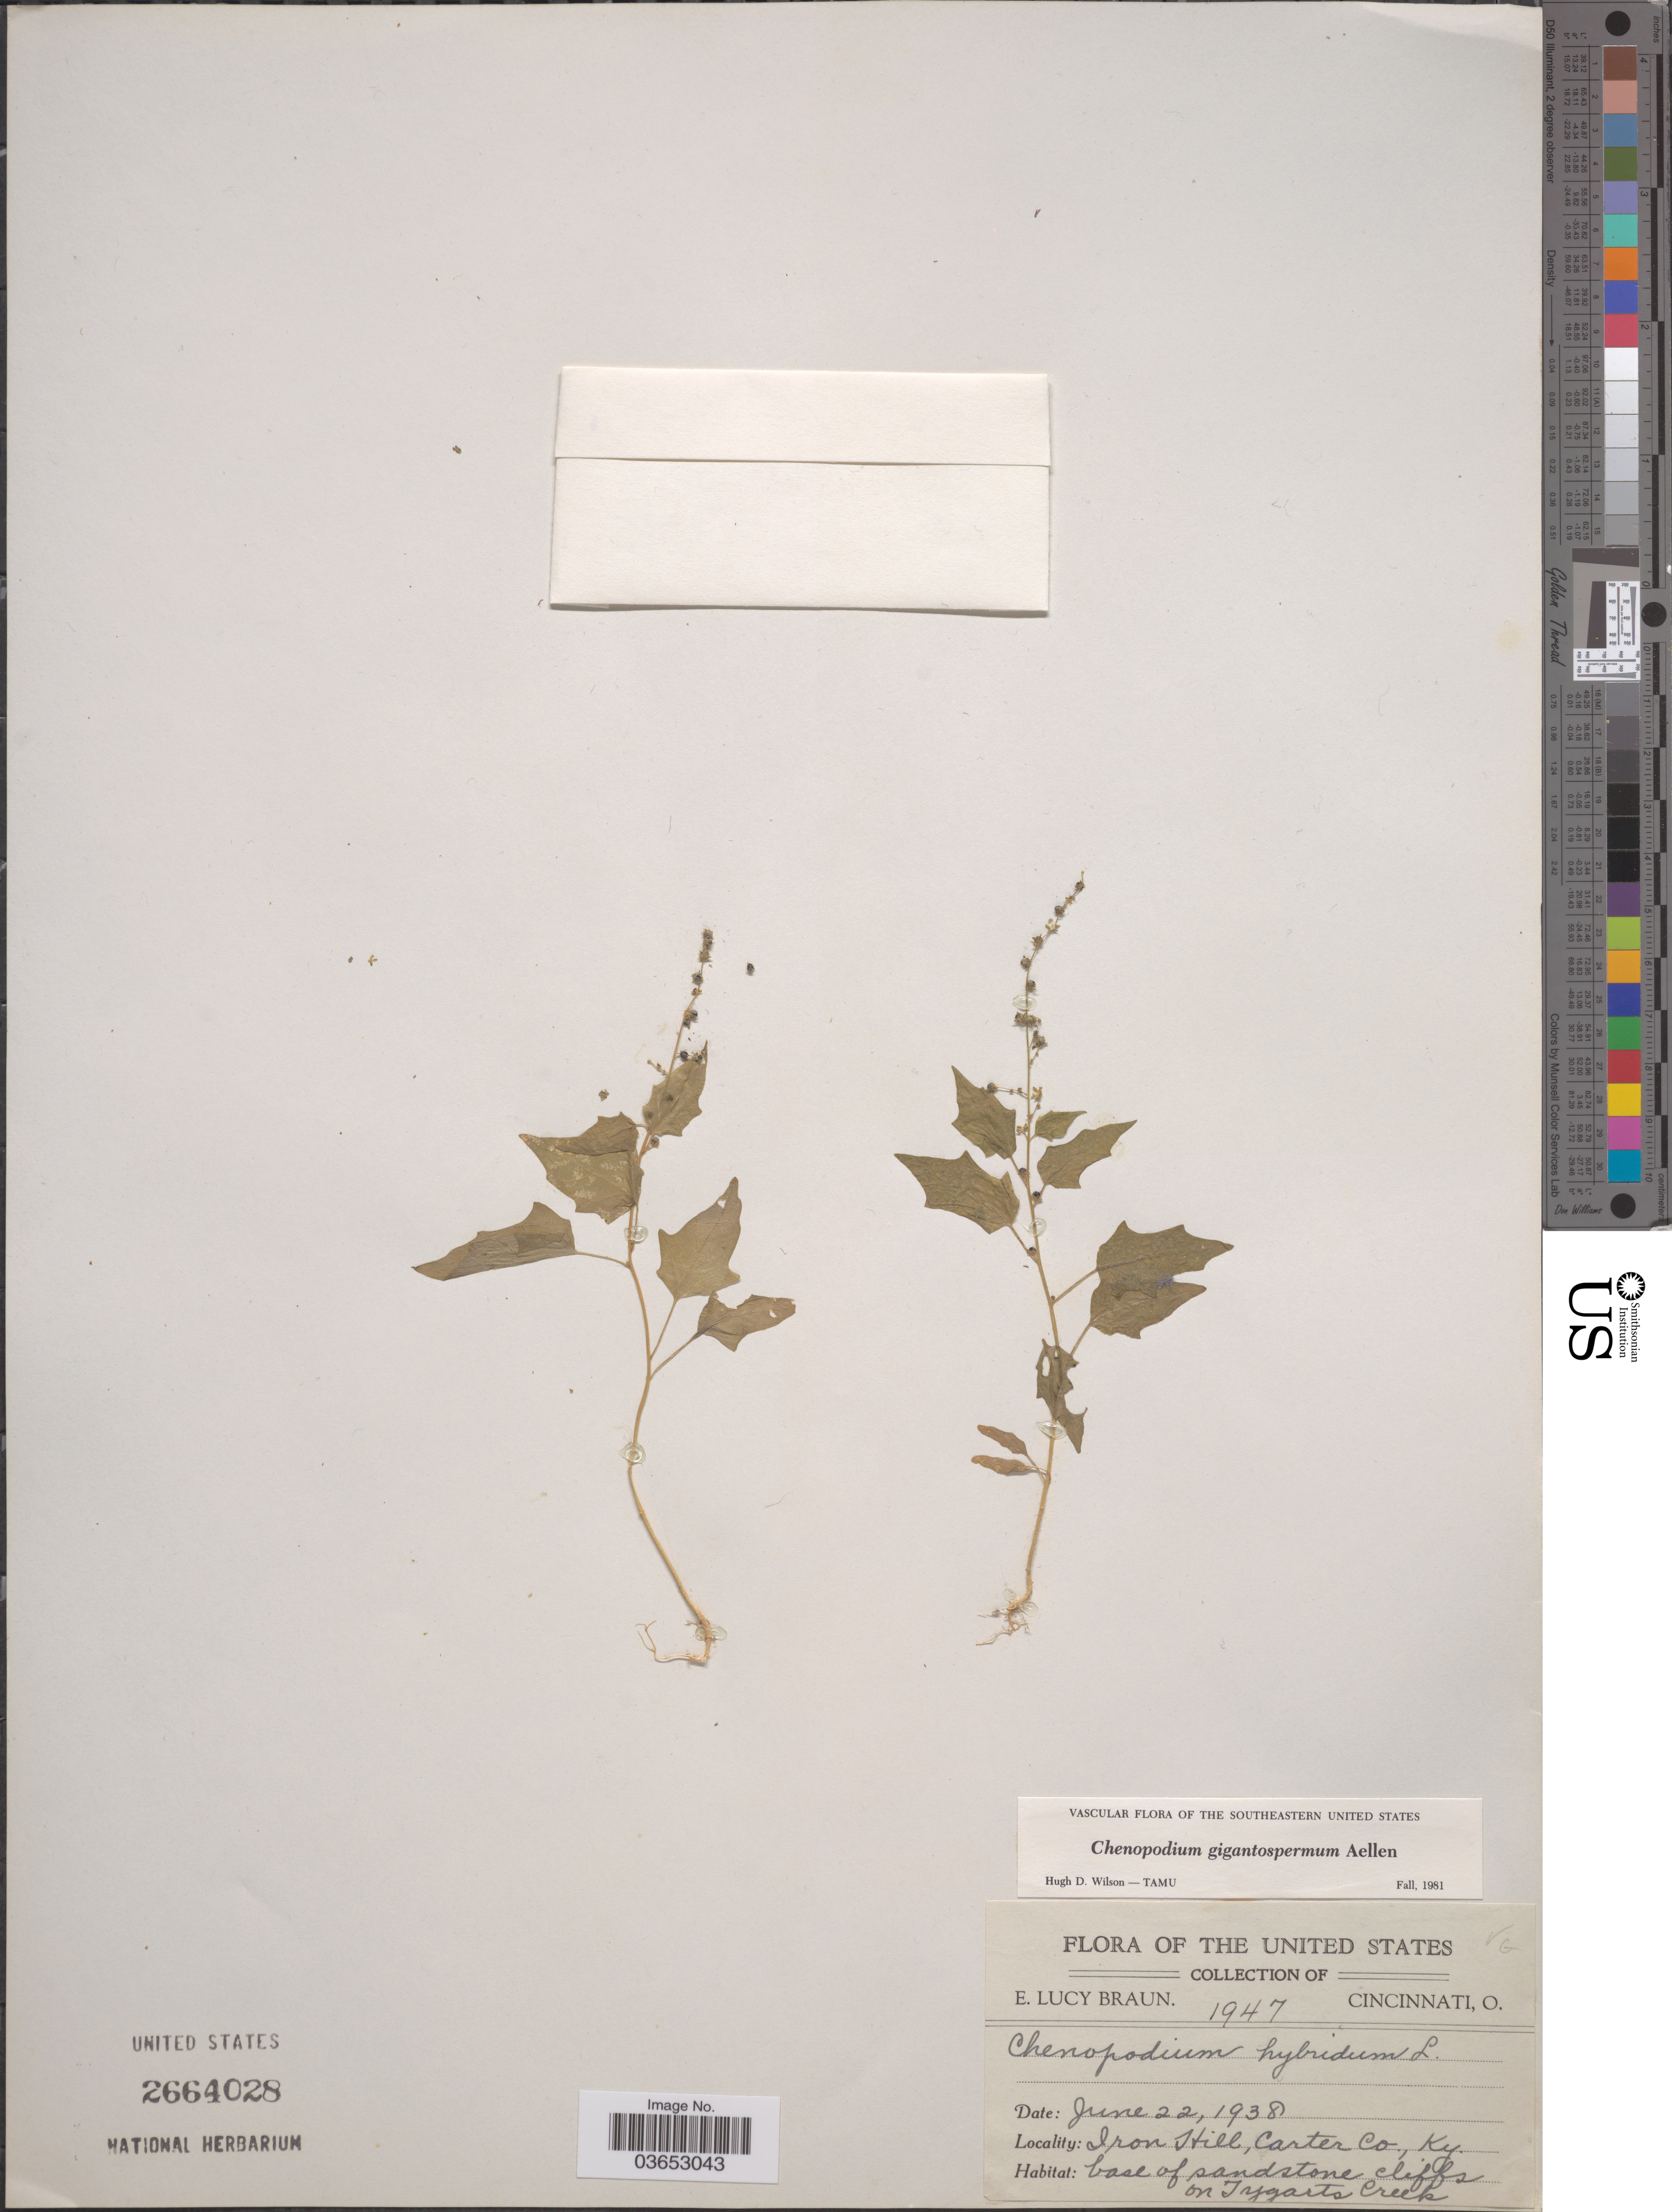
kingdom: Plantae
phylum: Tracheophyta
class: Magnoliopsida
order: Caryophyllales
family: Amaranthaceae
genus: Chenopodium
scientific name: Chenopodium gigantospermum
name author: Aellen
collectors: E. L. Braun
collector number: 1947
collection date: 1938-06-22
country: United States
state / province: Kentucky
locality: Iron Hill, Carter Co. base of sandstone cliffs on Tygarts Creek.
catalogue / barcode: US 2664028